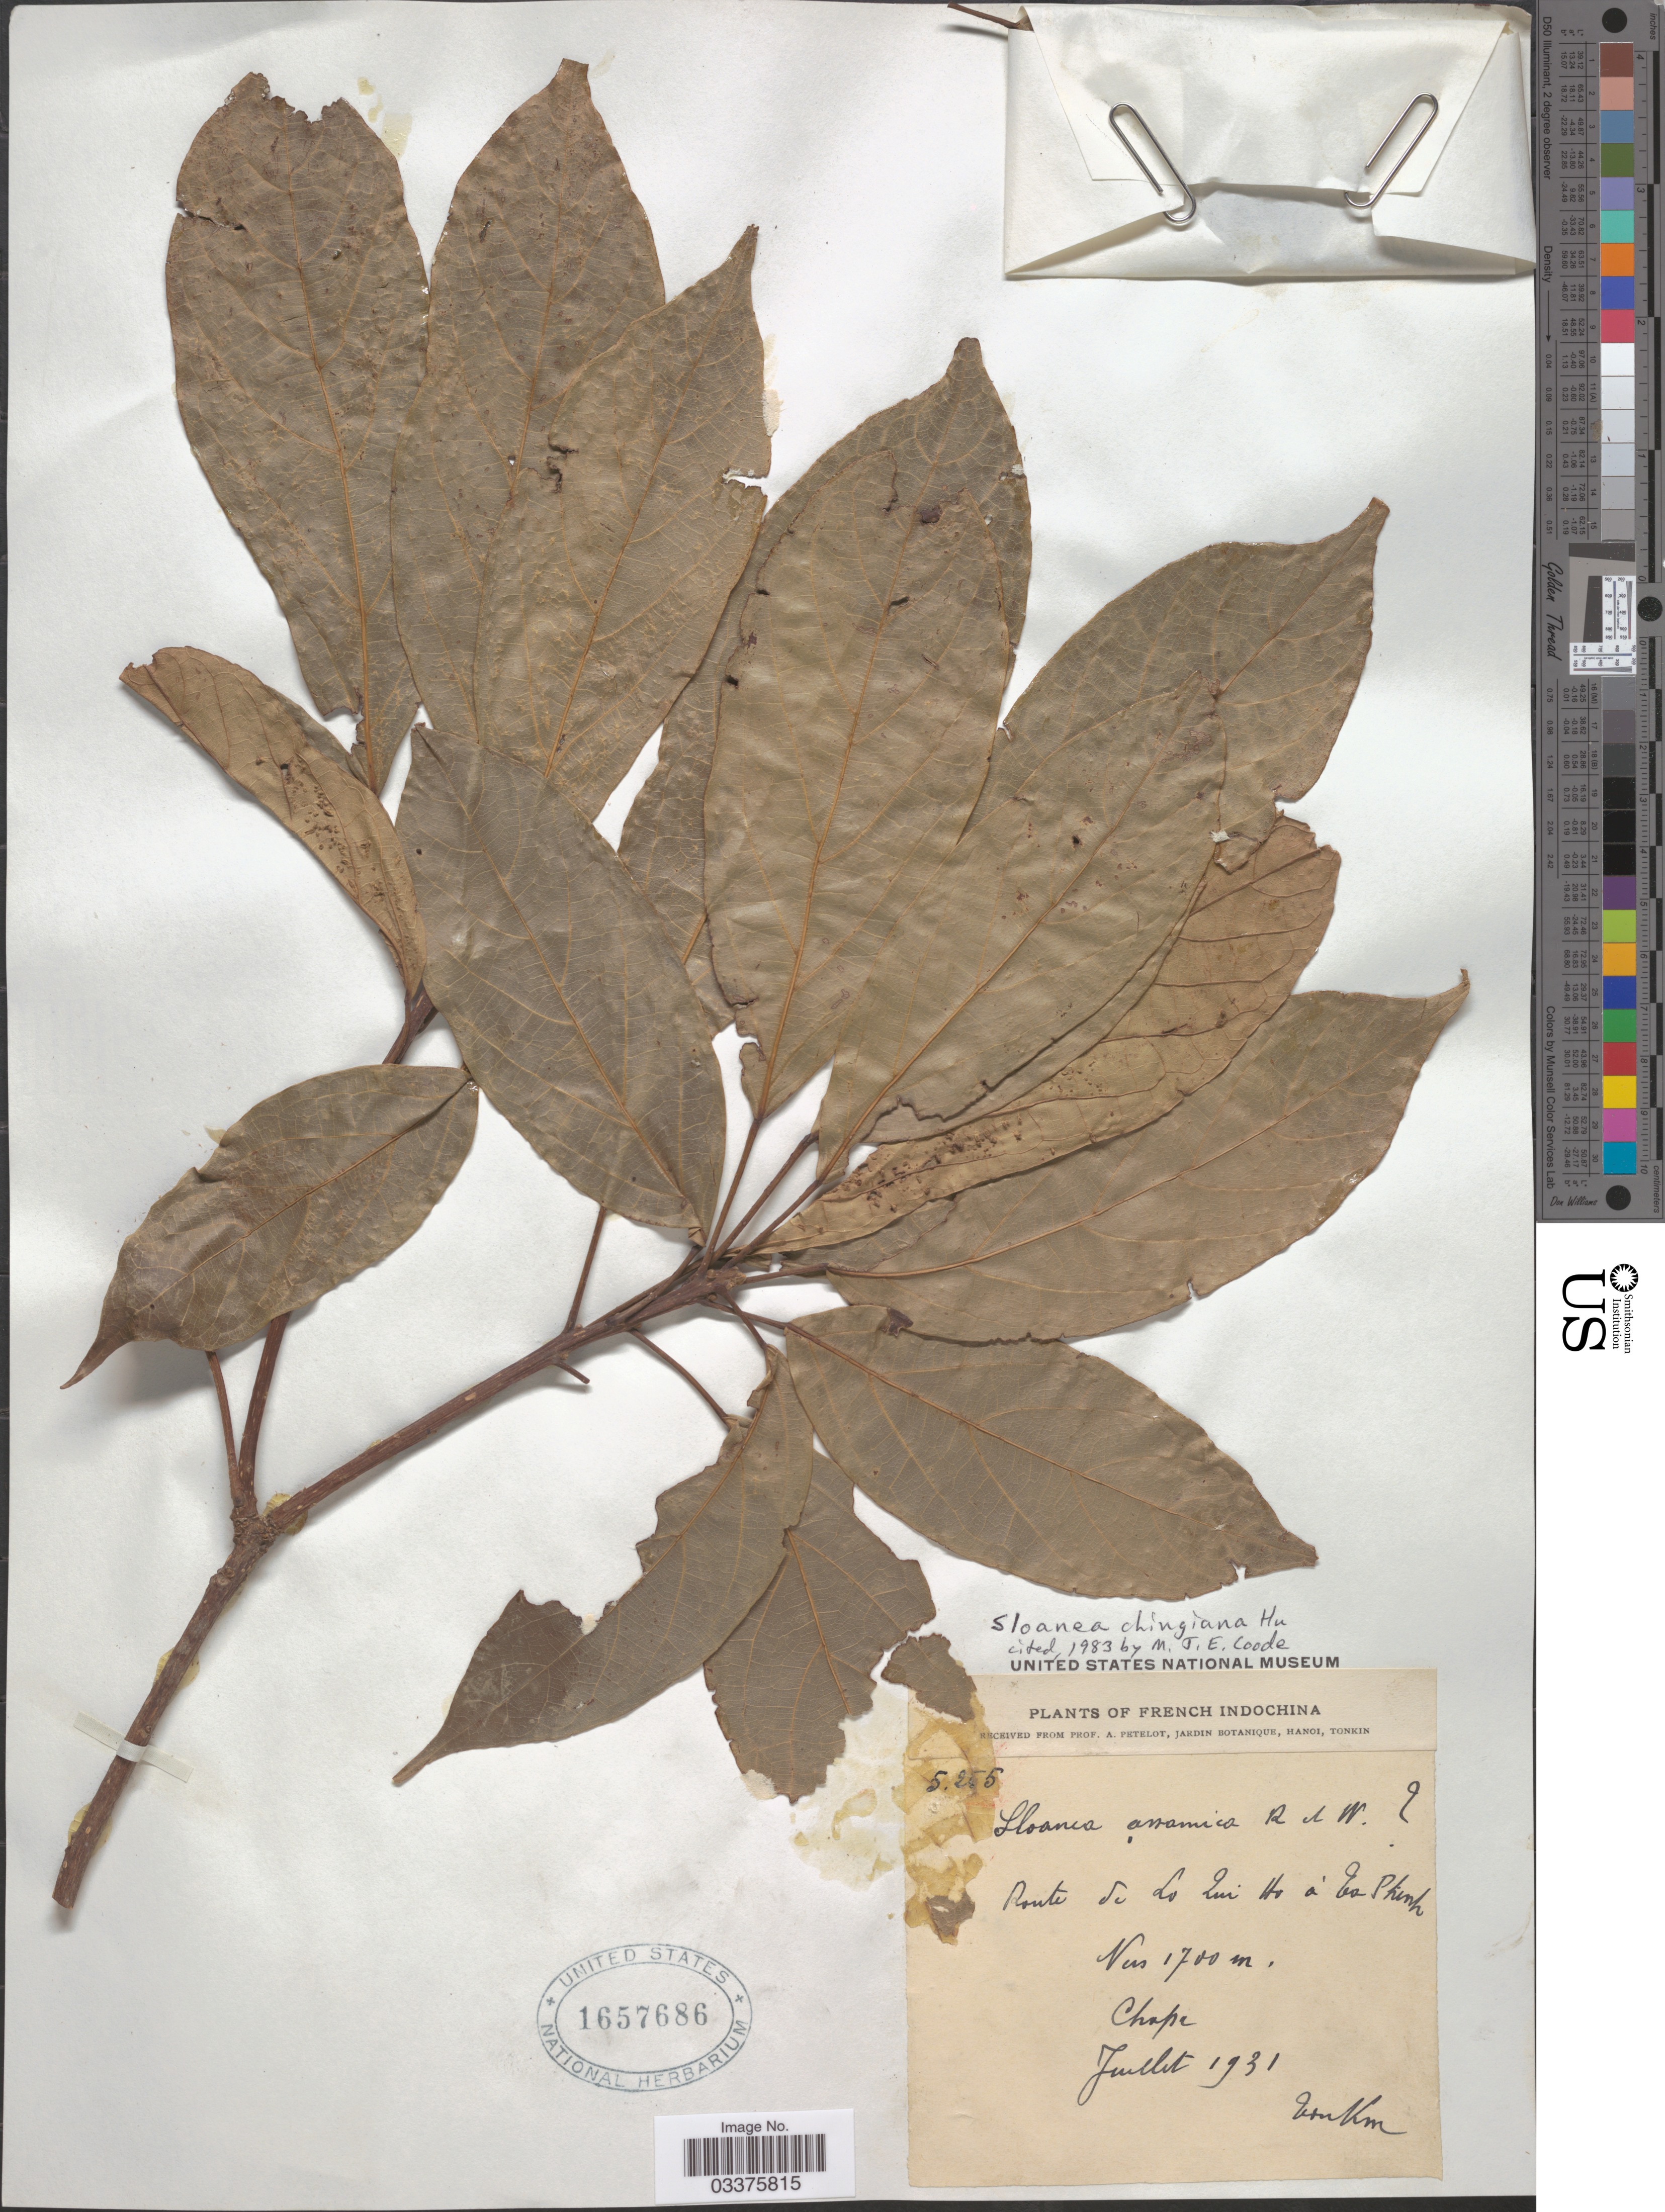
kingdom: Plantae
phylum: Tracheophyta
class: Magnoliopsida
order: Oxalidales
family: Elaeocarpaceae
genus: Sloanea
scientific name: Sloanea chingiana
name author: Hu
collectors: A. Petelot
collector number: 5255*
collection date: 1931-07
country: Vietnam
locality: French Indochina. Route de Lo Qui Ho á To Phinh. [interpreted] Chapa.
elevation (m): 1700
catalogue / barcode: US 1657686